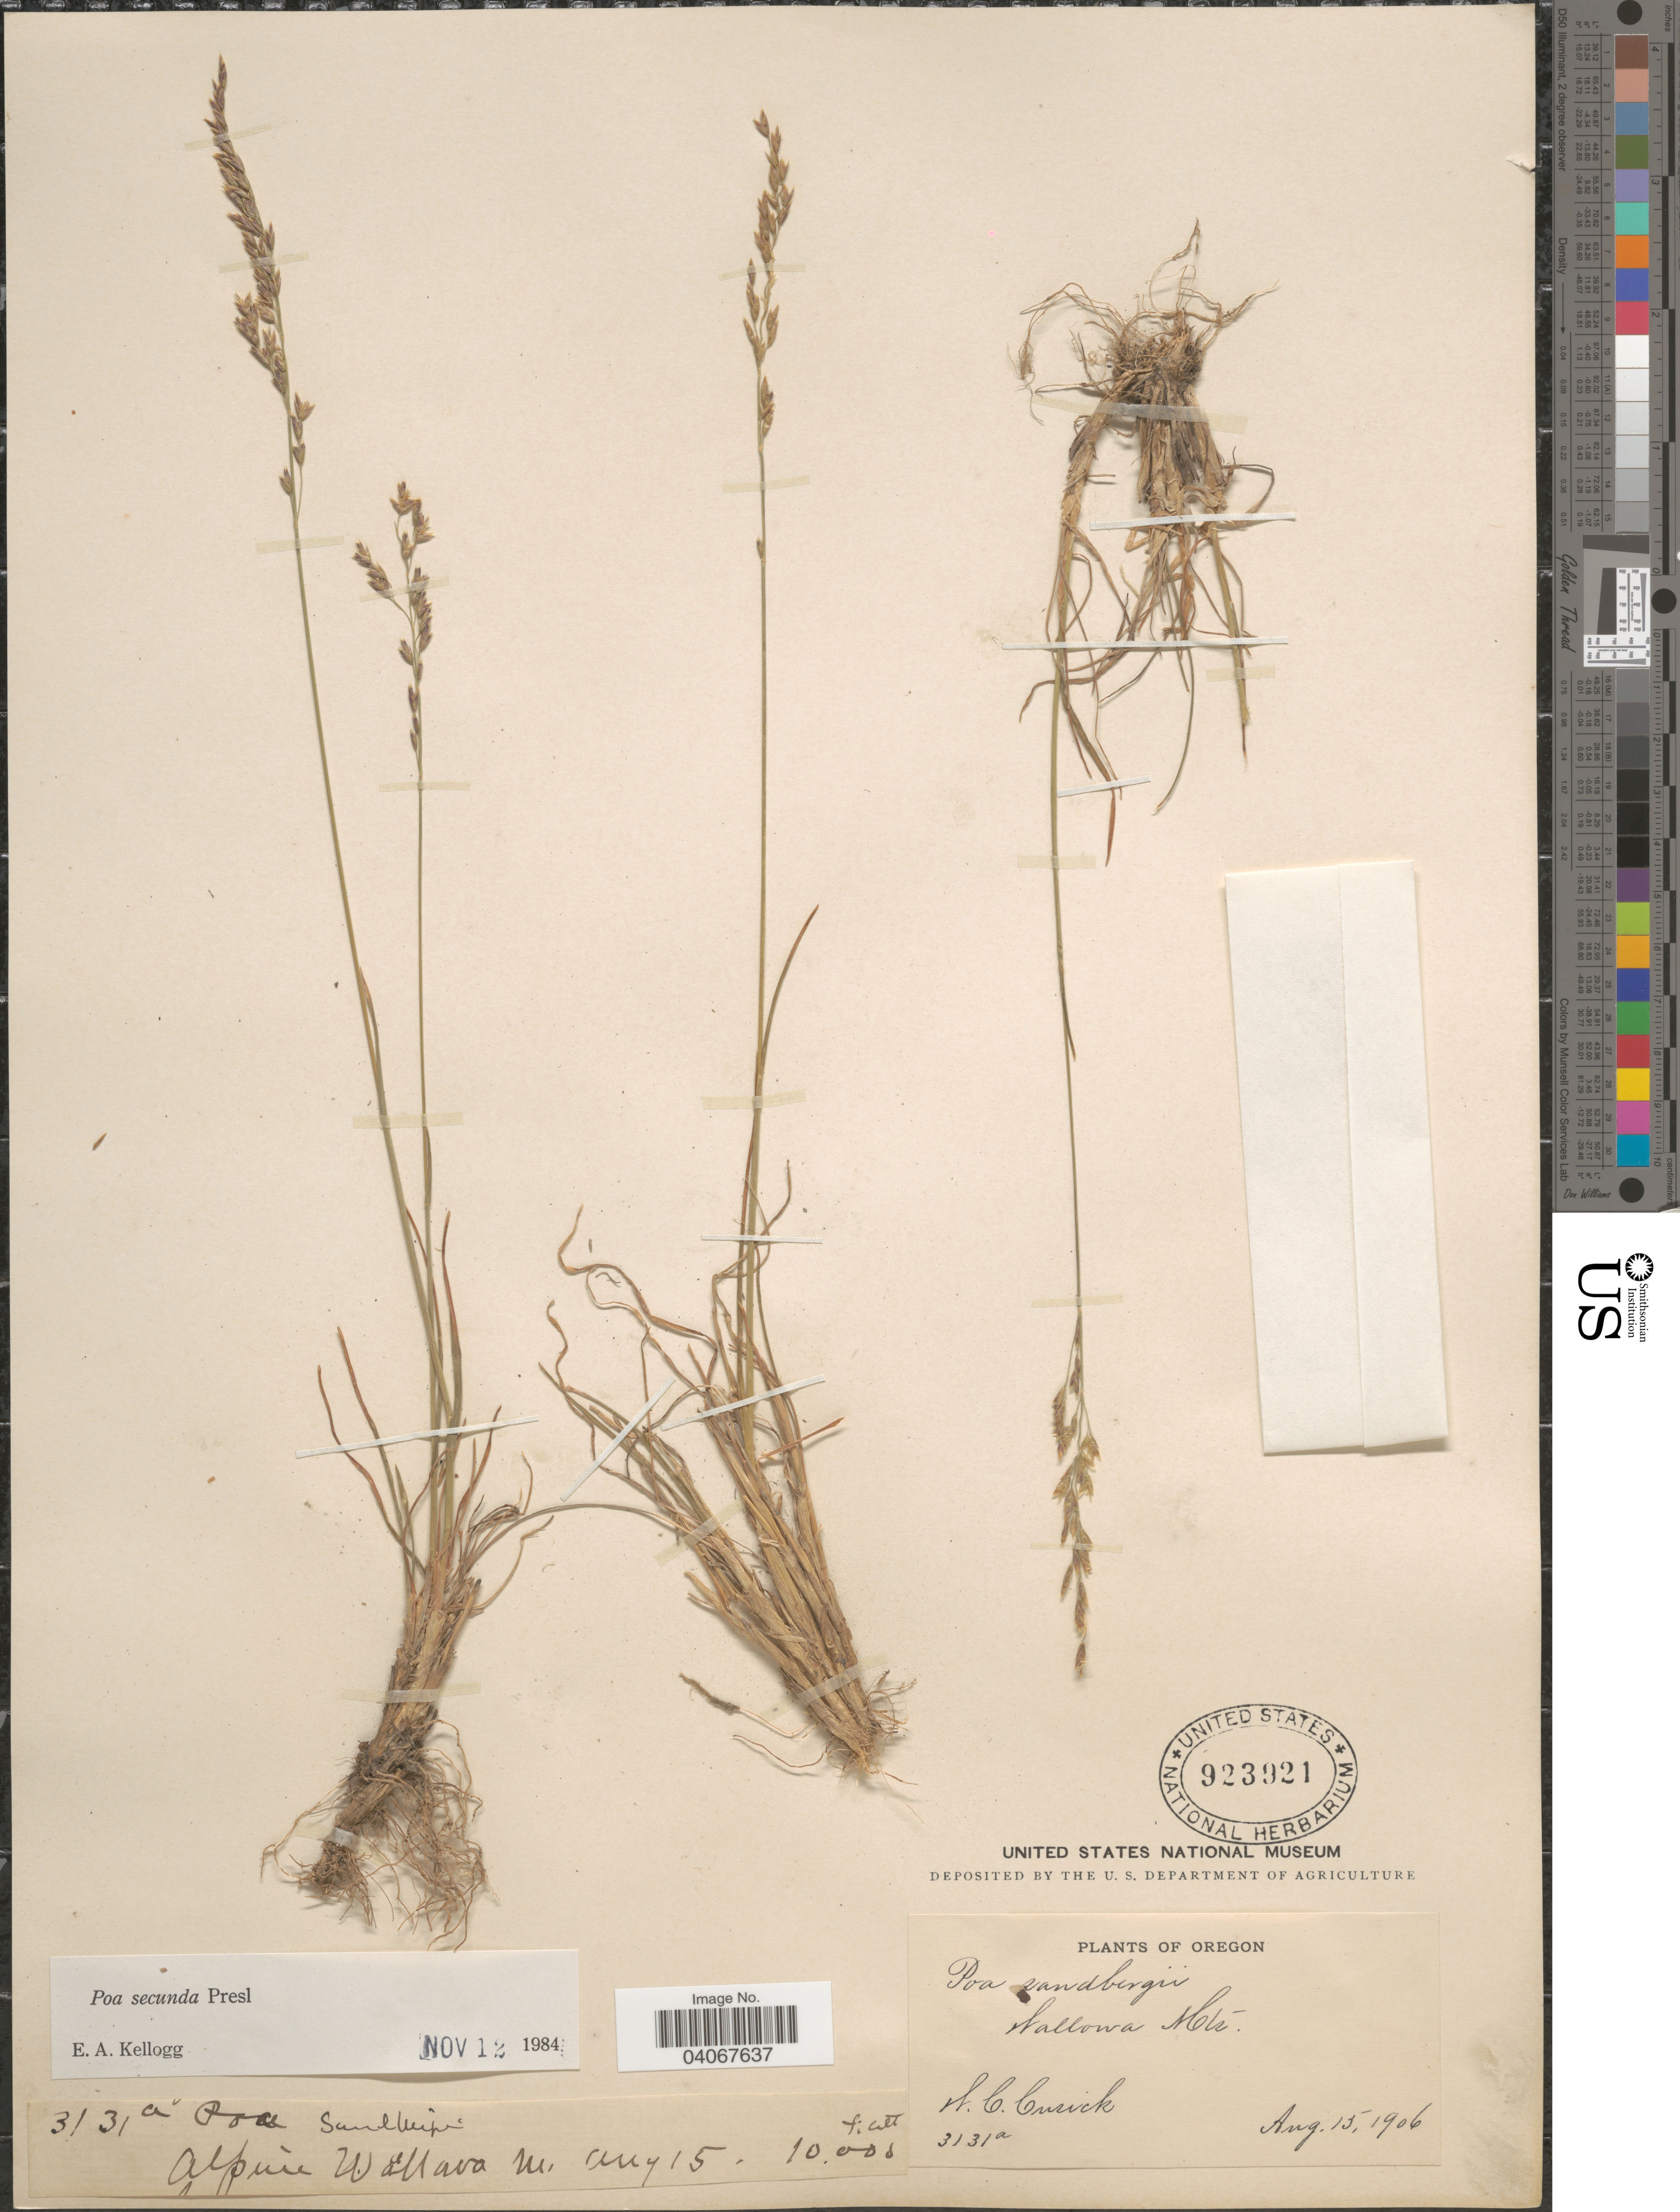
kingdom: Plantae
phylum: Tracheophyta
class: Liliopsida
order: Poales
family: Poaceae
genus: Poa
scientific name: Poa secunda subsp. secunda var. secunda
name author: J. Presl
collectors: W. C. Cusick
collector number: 3130a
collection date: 1906-08-15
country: United States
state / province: Oregon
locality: Alpine Wallowa Mts.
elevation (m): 3048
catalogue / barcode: US 923921